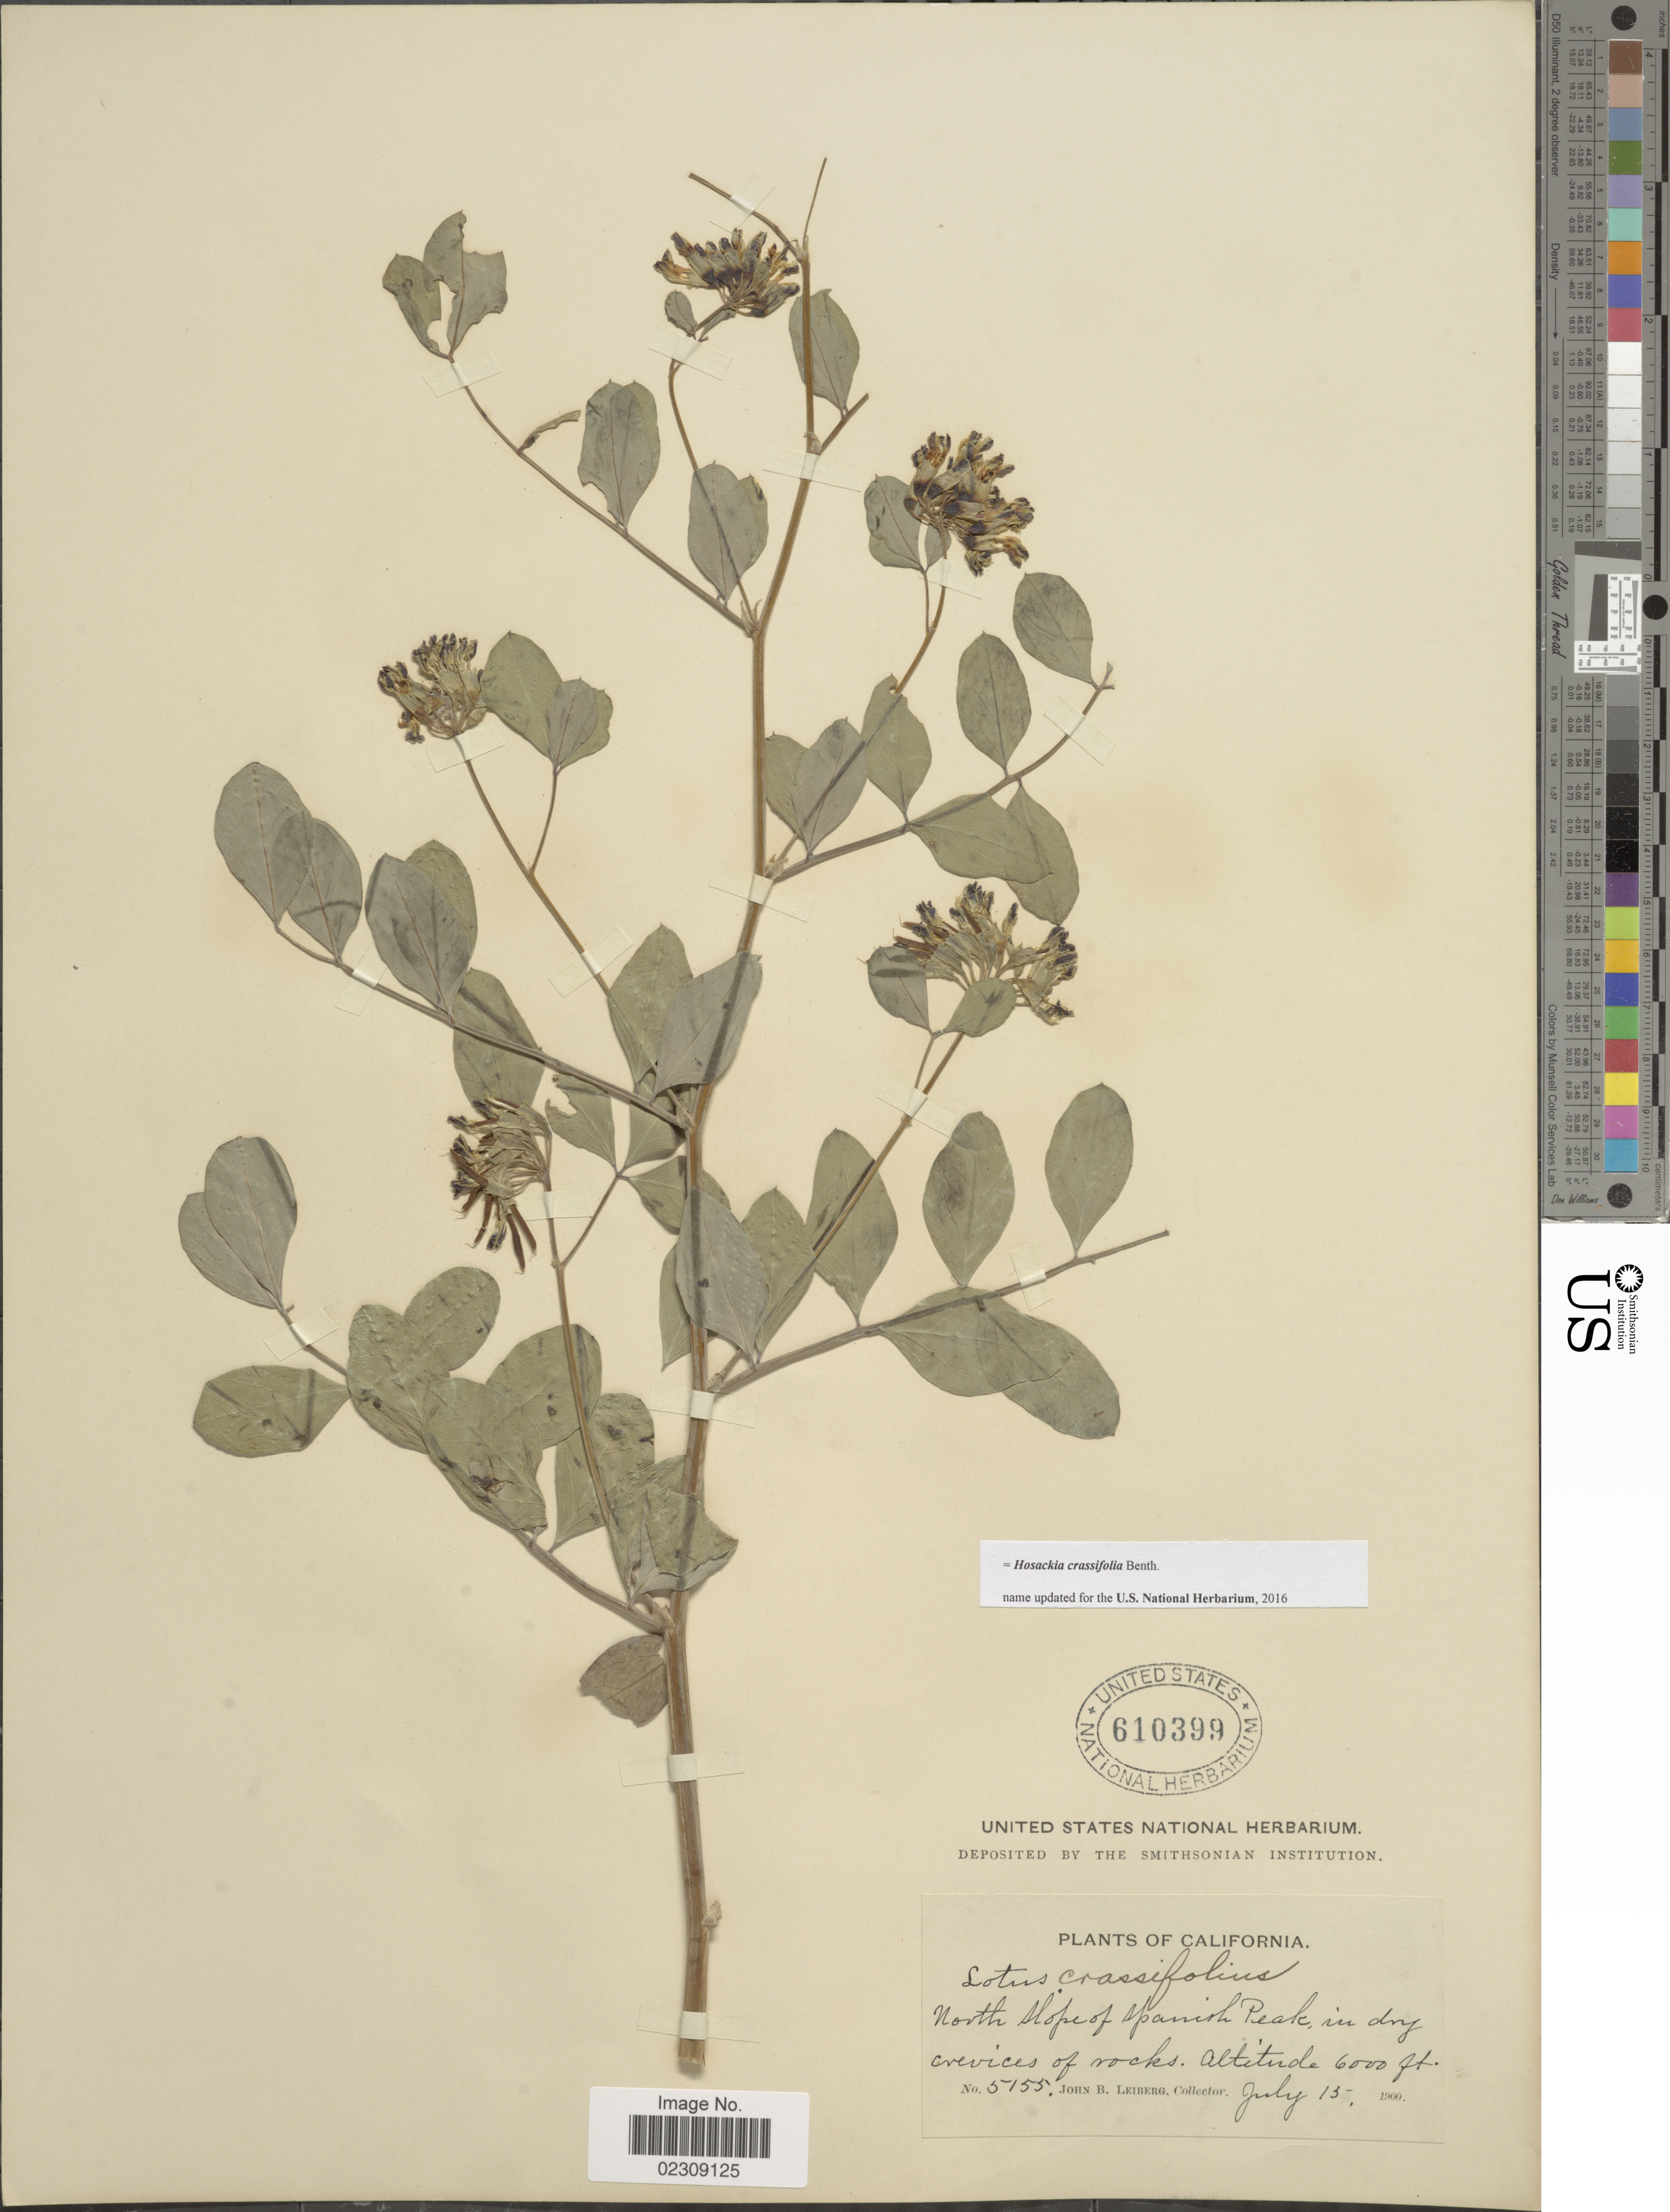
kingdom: Plantae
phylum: Tracheophyta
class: Magnoliopsida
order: Fabales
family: Fabaceae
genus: Hosackia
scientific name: Hosackia crassifolia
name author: Benth.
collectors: J. B. Leiberg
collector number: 5155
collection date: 1900-07-15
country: United States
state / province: California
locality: North slope of Spanish Peak, in dry crevices of rocks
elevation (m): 1829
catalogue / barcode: US 610399